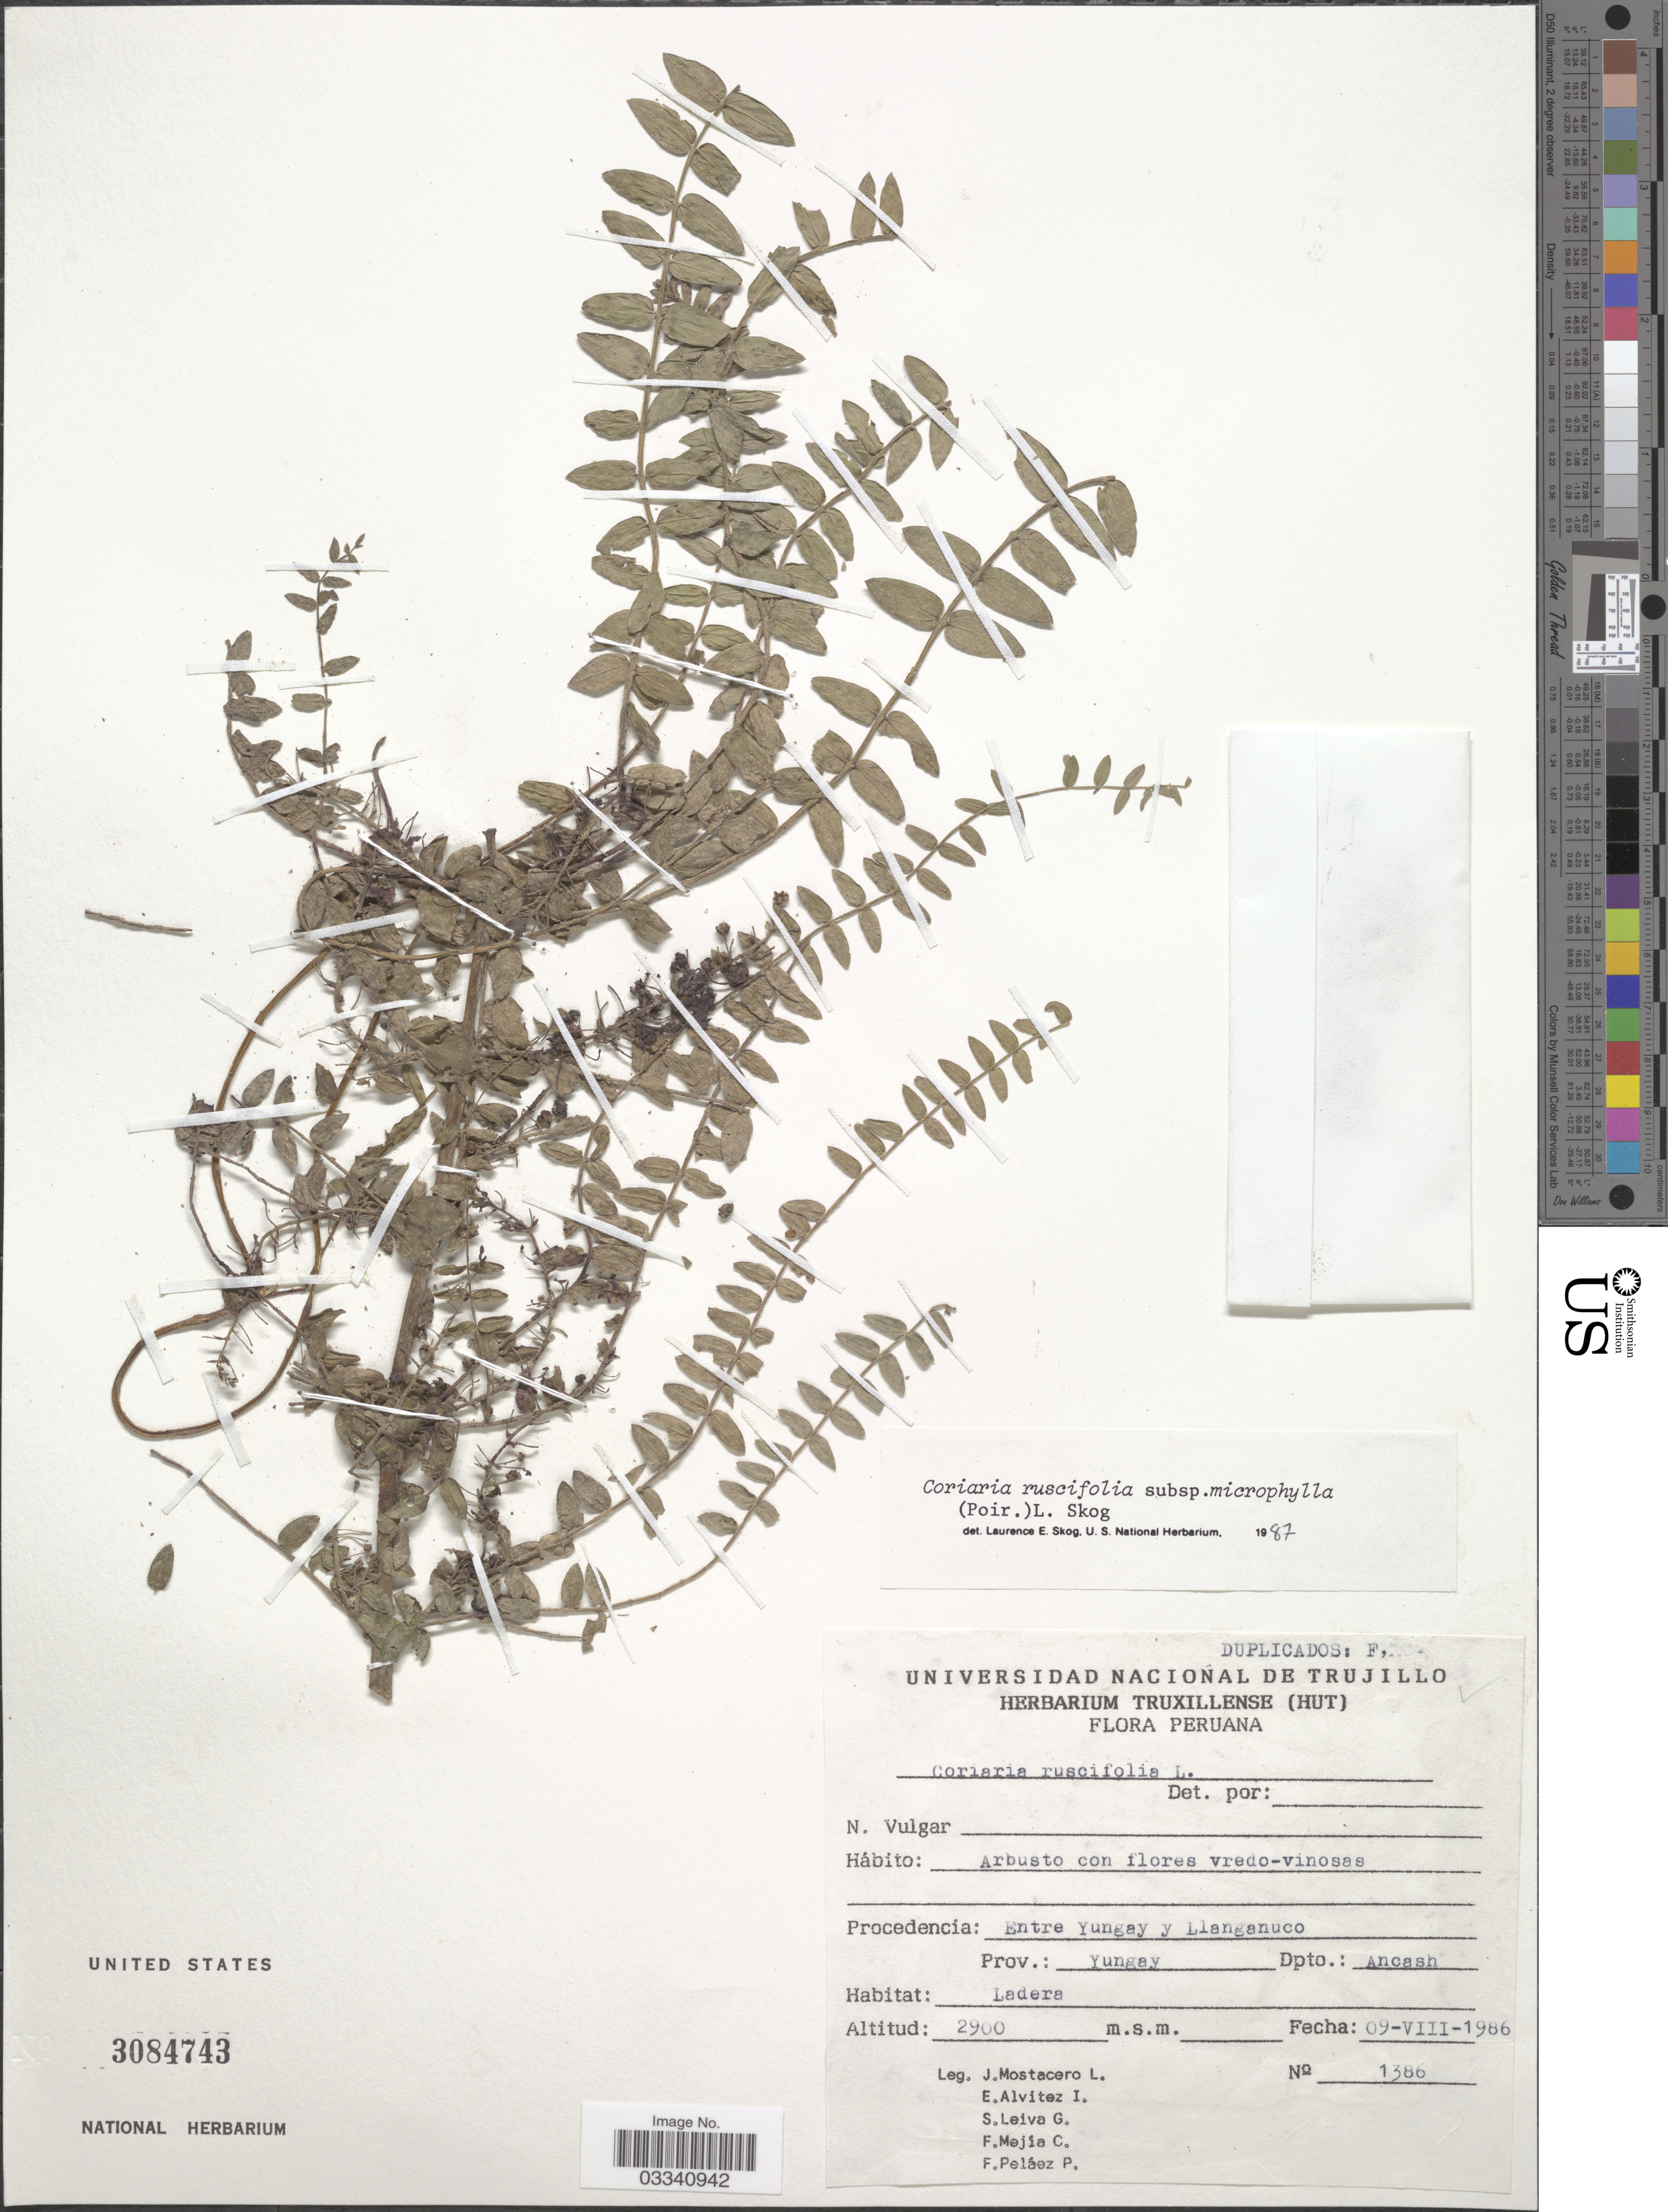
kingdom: Plantae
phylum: Tracheophyta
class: Magnoliopsida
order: Cucurbitales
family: Coriariaceae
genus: Coriaria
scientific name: Coriaria ruscifolia subsp. microphylla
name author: (Poir.) L.E. Skog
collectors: J. Mostacero L., E. Alvitez I., S. Leiva G., F. Mejia C. & F. Pelaez P.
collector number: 1386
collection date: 1986-08-09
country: Peru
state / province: Ancash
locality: Procedencia: Entre Yungauy y Llanganuco, Prov.: Yungay, Dpto.: Ancash.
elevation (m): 2900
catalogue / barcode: US 3084743